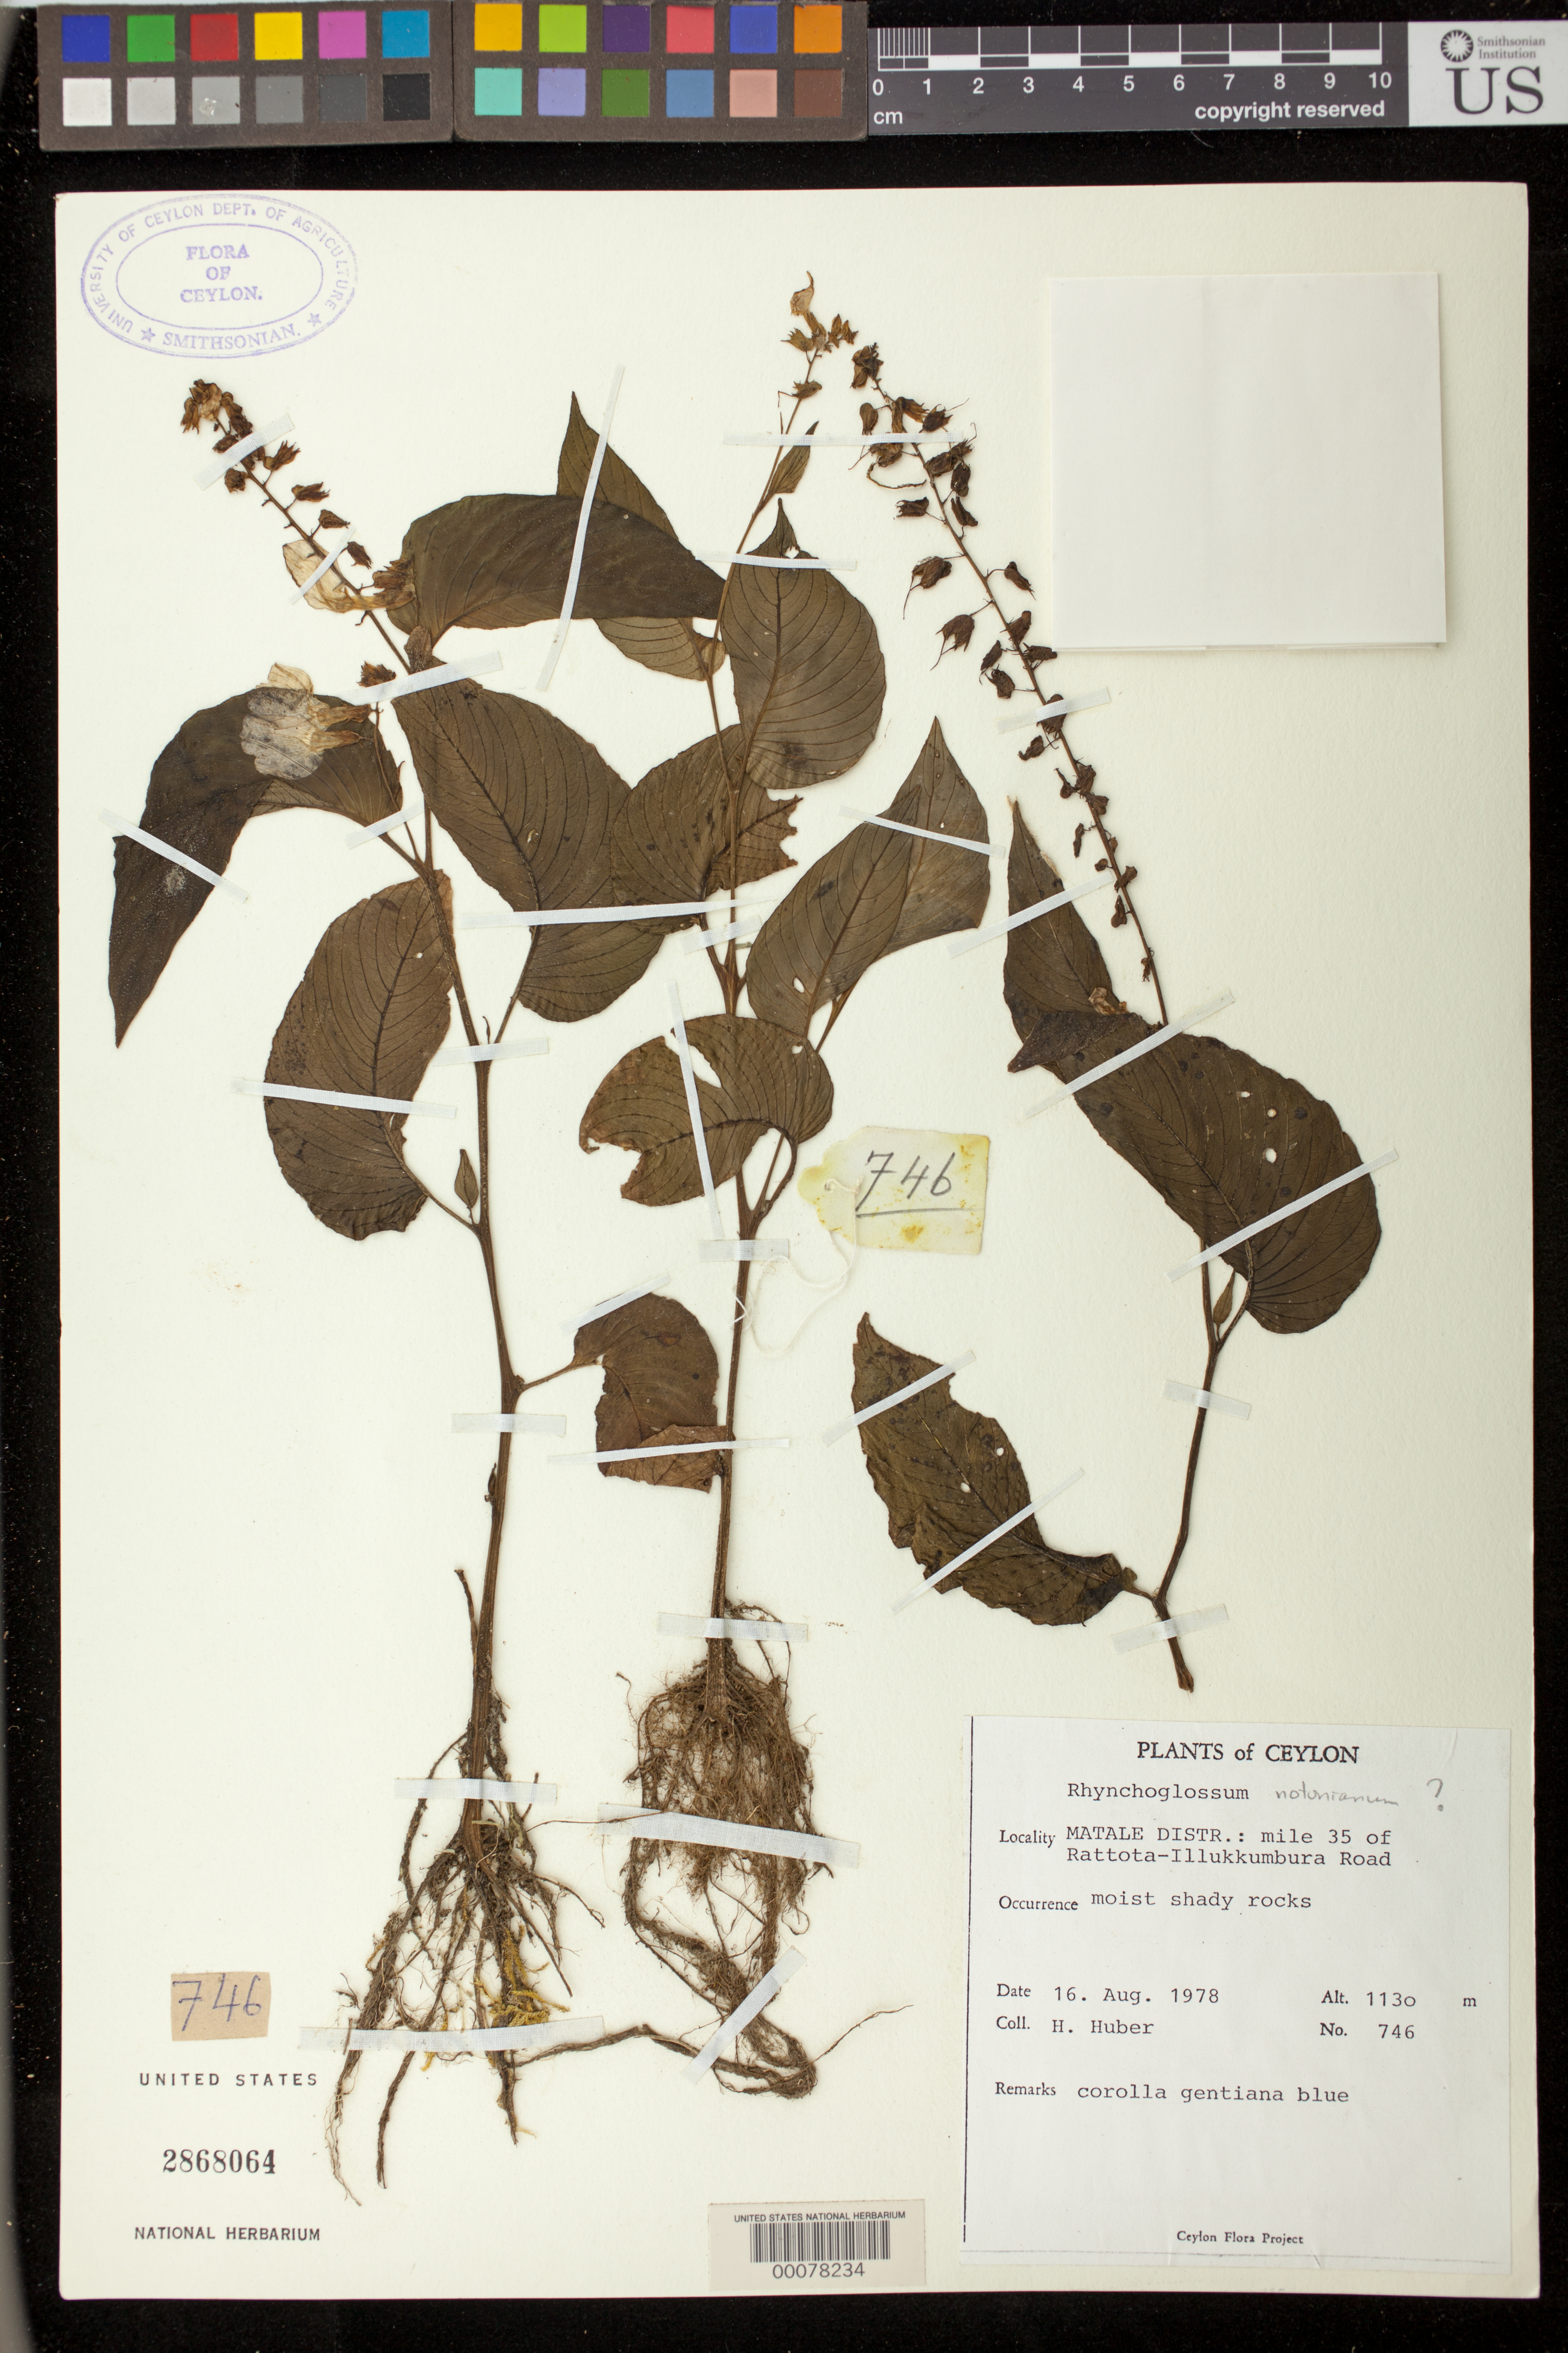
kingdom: Plantae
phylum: Tracheophyta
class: Magnoliopsida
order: Lamiales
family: Gesneriaceae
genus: Rhynchoglossum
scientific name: Rhynchoglossum sp.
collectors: H. Huber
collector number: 746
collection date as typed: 16 Aug 1978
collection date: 1978-08-16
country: Sri Lanka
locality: Matale dist, mile 35 of rattota-illukkumbura road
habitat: Moist shady rocks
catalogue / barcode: US 2868064